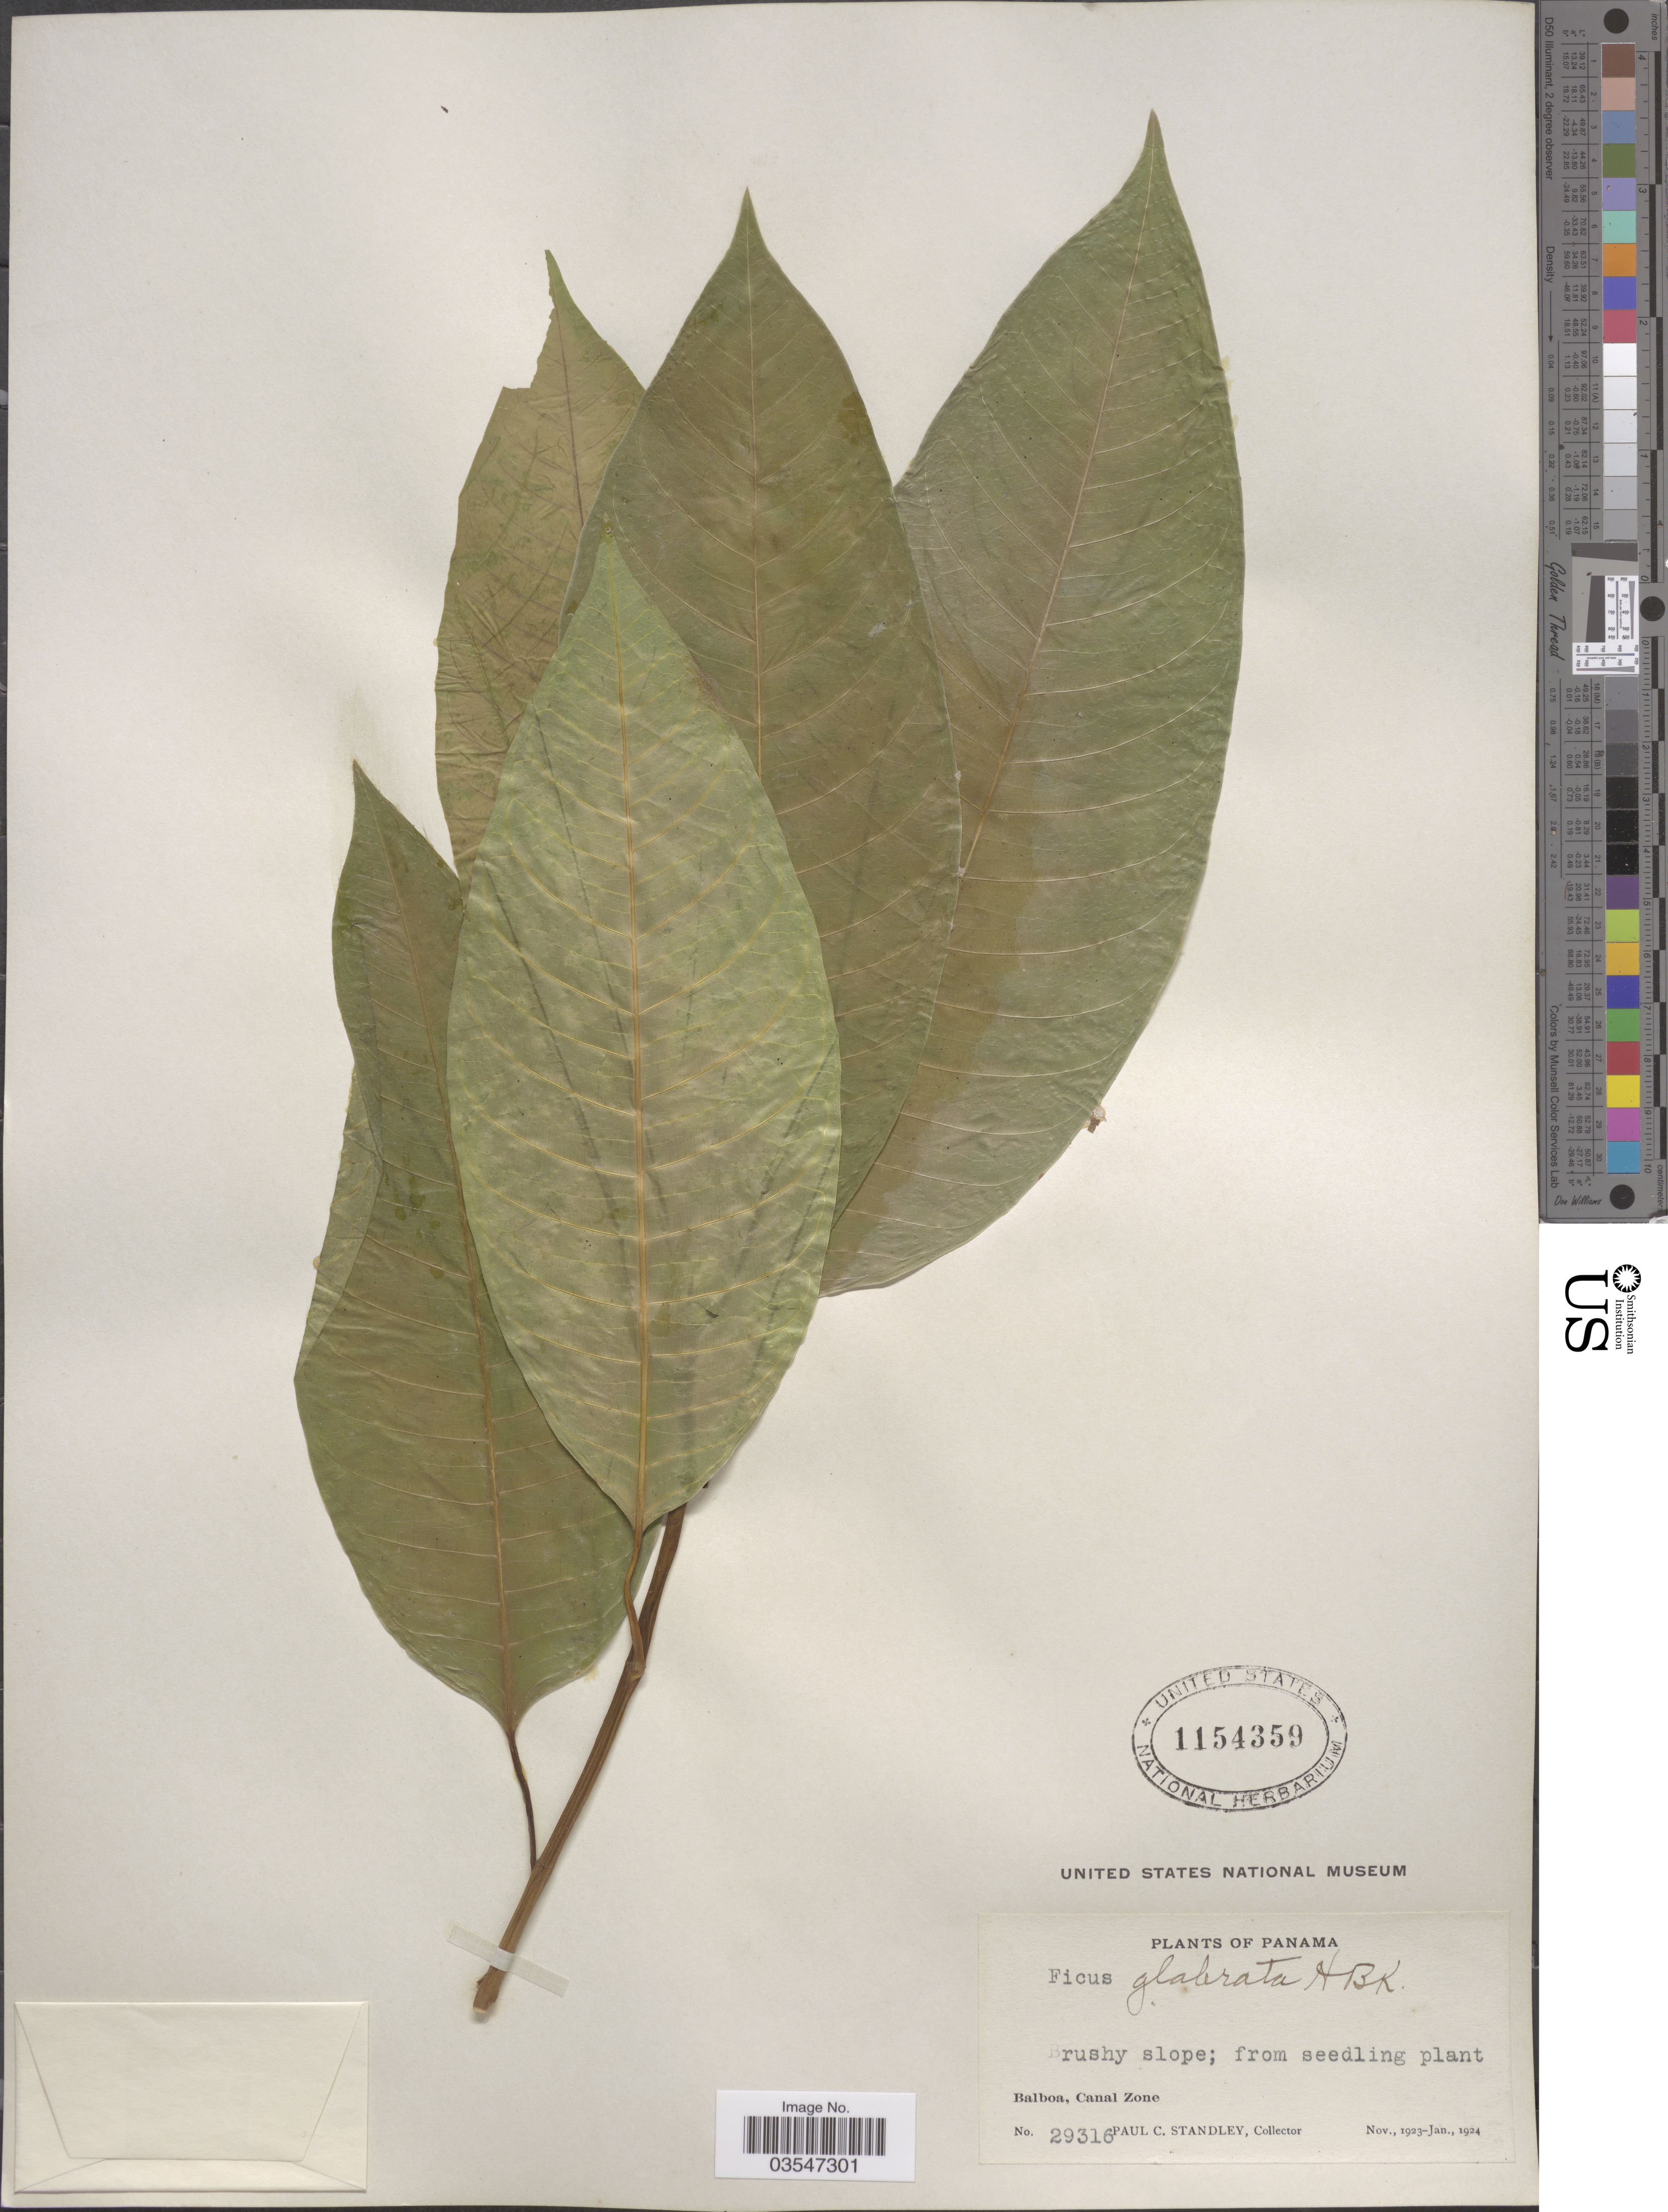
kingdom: Plantae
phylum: Tracheophyta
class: Magnoliopsida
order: Rosales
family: Moraceae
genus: Ficus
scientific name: Ficus insipida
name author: Willd.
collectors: P. C. Standley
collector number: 29316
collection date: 1923-11/1924-01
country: Panama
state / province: Colón / Panamá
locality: Balboa, Canal Zone.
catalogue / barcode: US 1154359